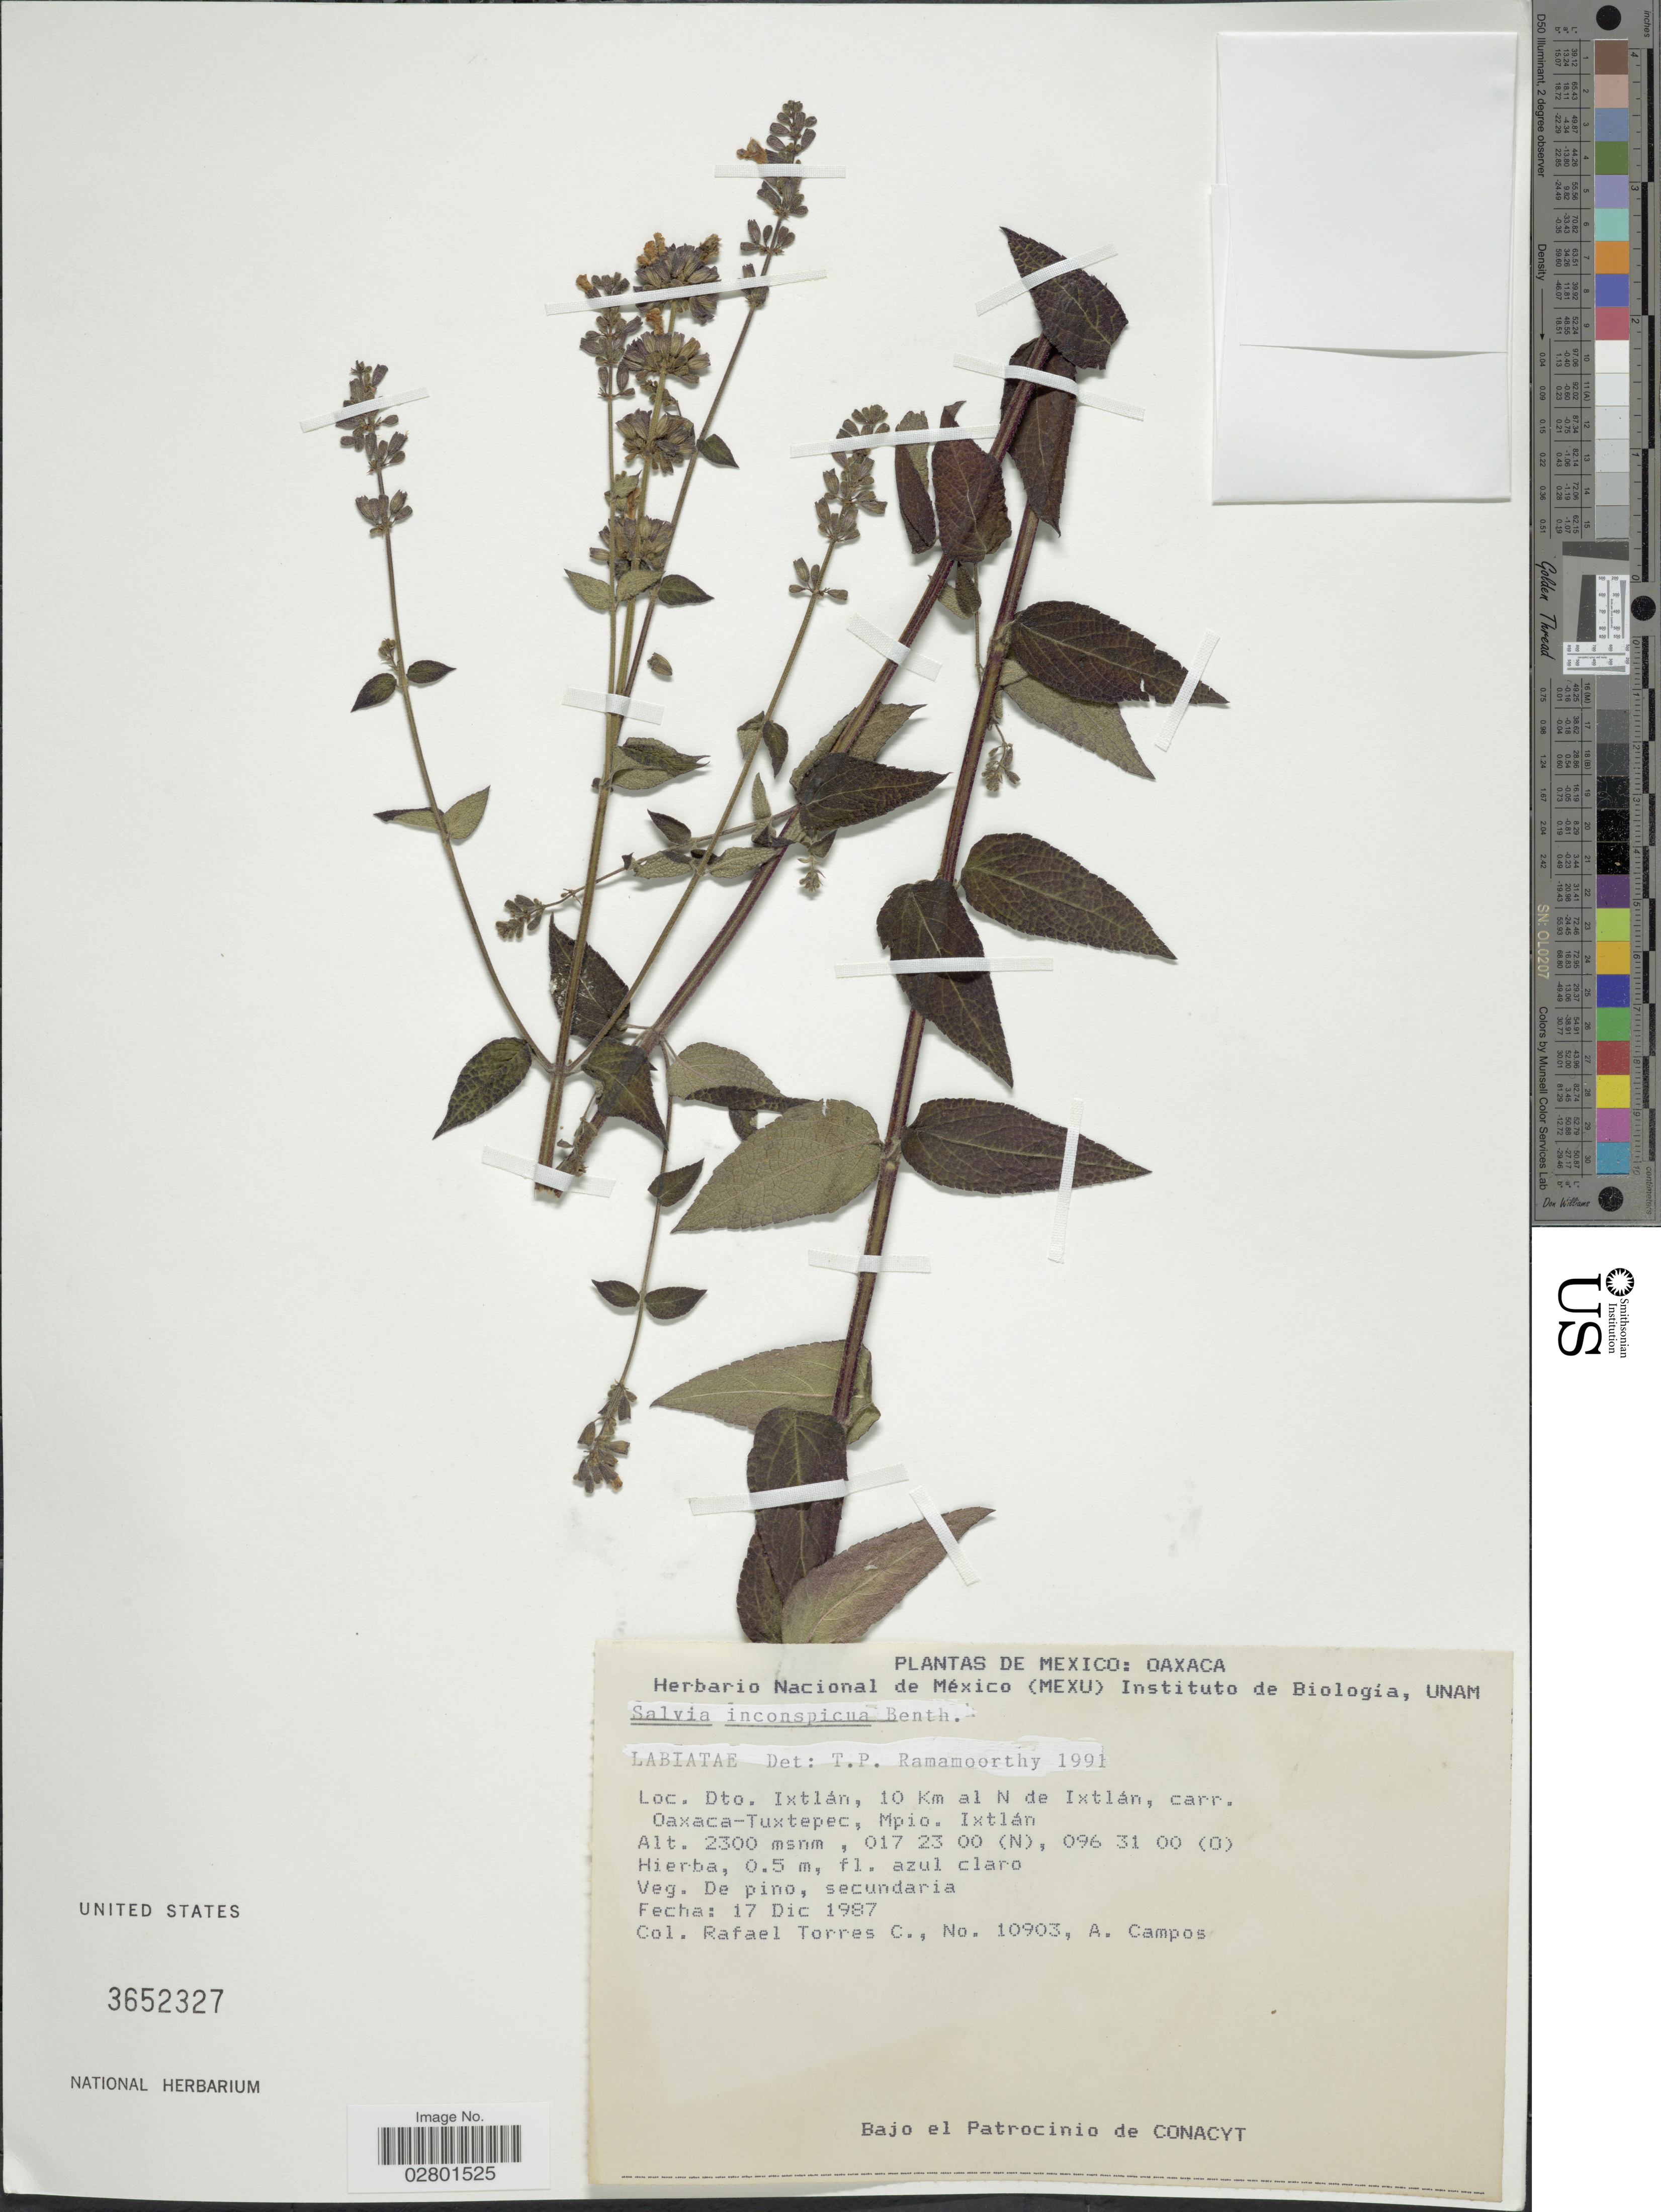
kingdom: Plantae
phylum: Tracheophyta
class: Magnoliopsida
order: Lamiales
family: Lamiaceae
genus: Salvia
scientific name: Salvia inconspicua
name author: Benth.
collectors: R. Torres C. & A. R. Campos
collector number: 10903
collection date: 1987-12-17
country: Mexico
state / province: Oaxaca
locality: Dto. Ixtlán, 10 Km al N de Ixtlán, carr. Oaxaca-Tuxtepec, Mpio, Ixtlán.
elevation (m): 2300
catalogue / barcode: US 3652327